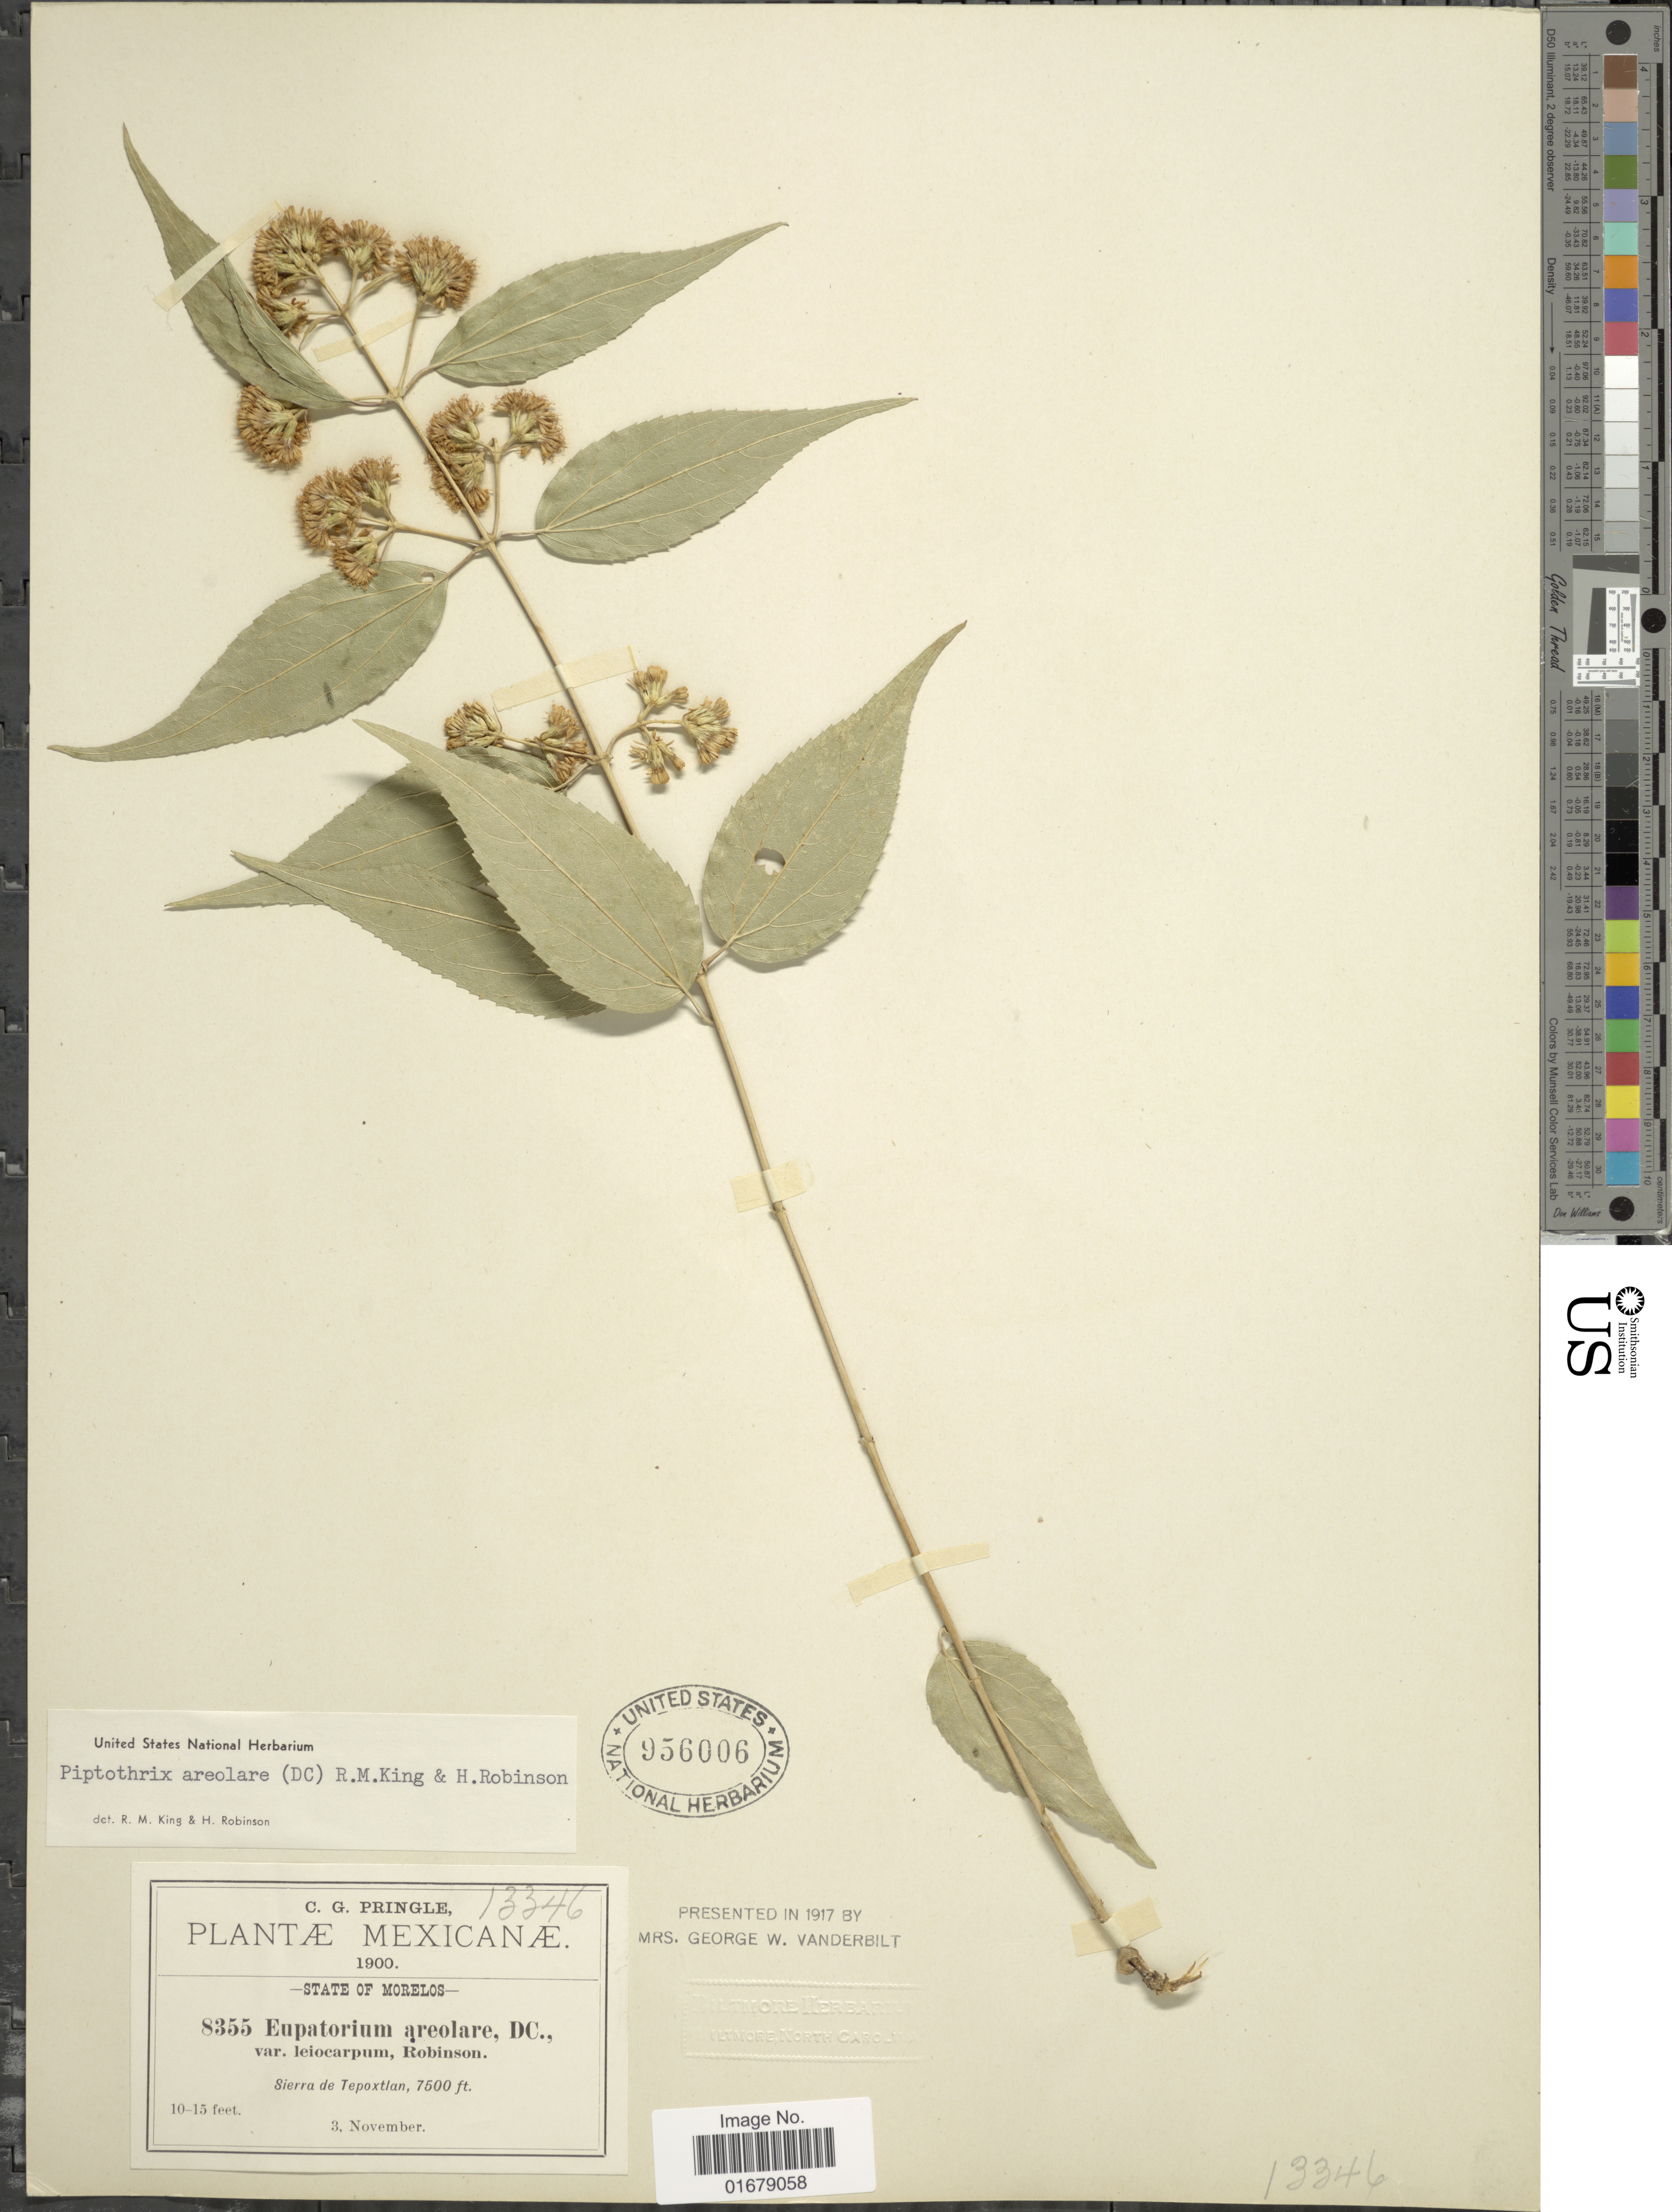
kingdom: Plantae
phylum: Tracheophyta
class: Magnoliopsida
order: Asterales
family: Asteraceae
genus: Piptothrix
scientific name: Piptothrix areolaris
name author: (DC.) R.M. King & H. Rob.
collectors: C. G. Pringle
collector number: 8355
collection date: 1900-11-03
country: Mexico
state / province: Morelos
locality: State of Morelos. Sierra de Tepoxtlan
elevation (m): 2286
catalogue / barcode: US 956006